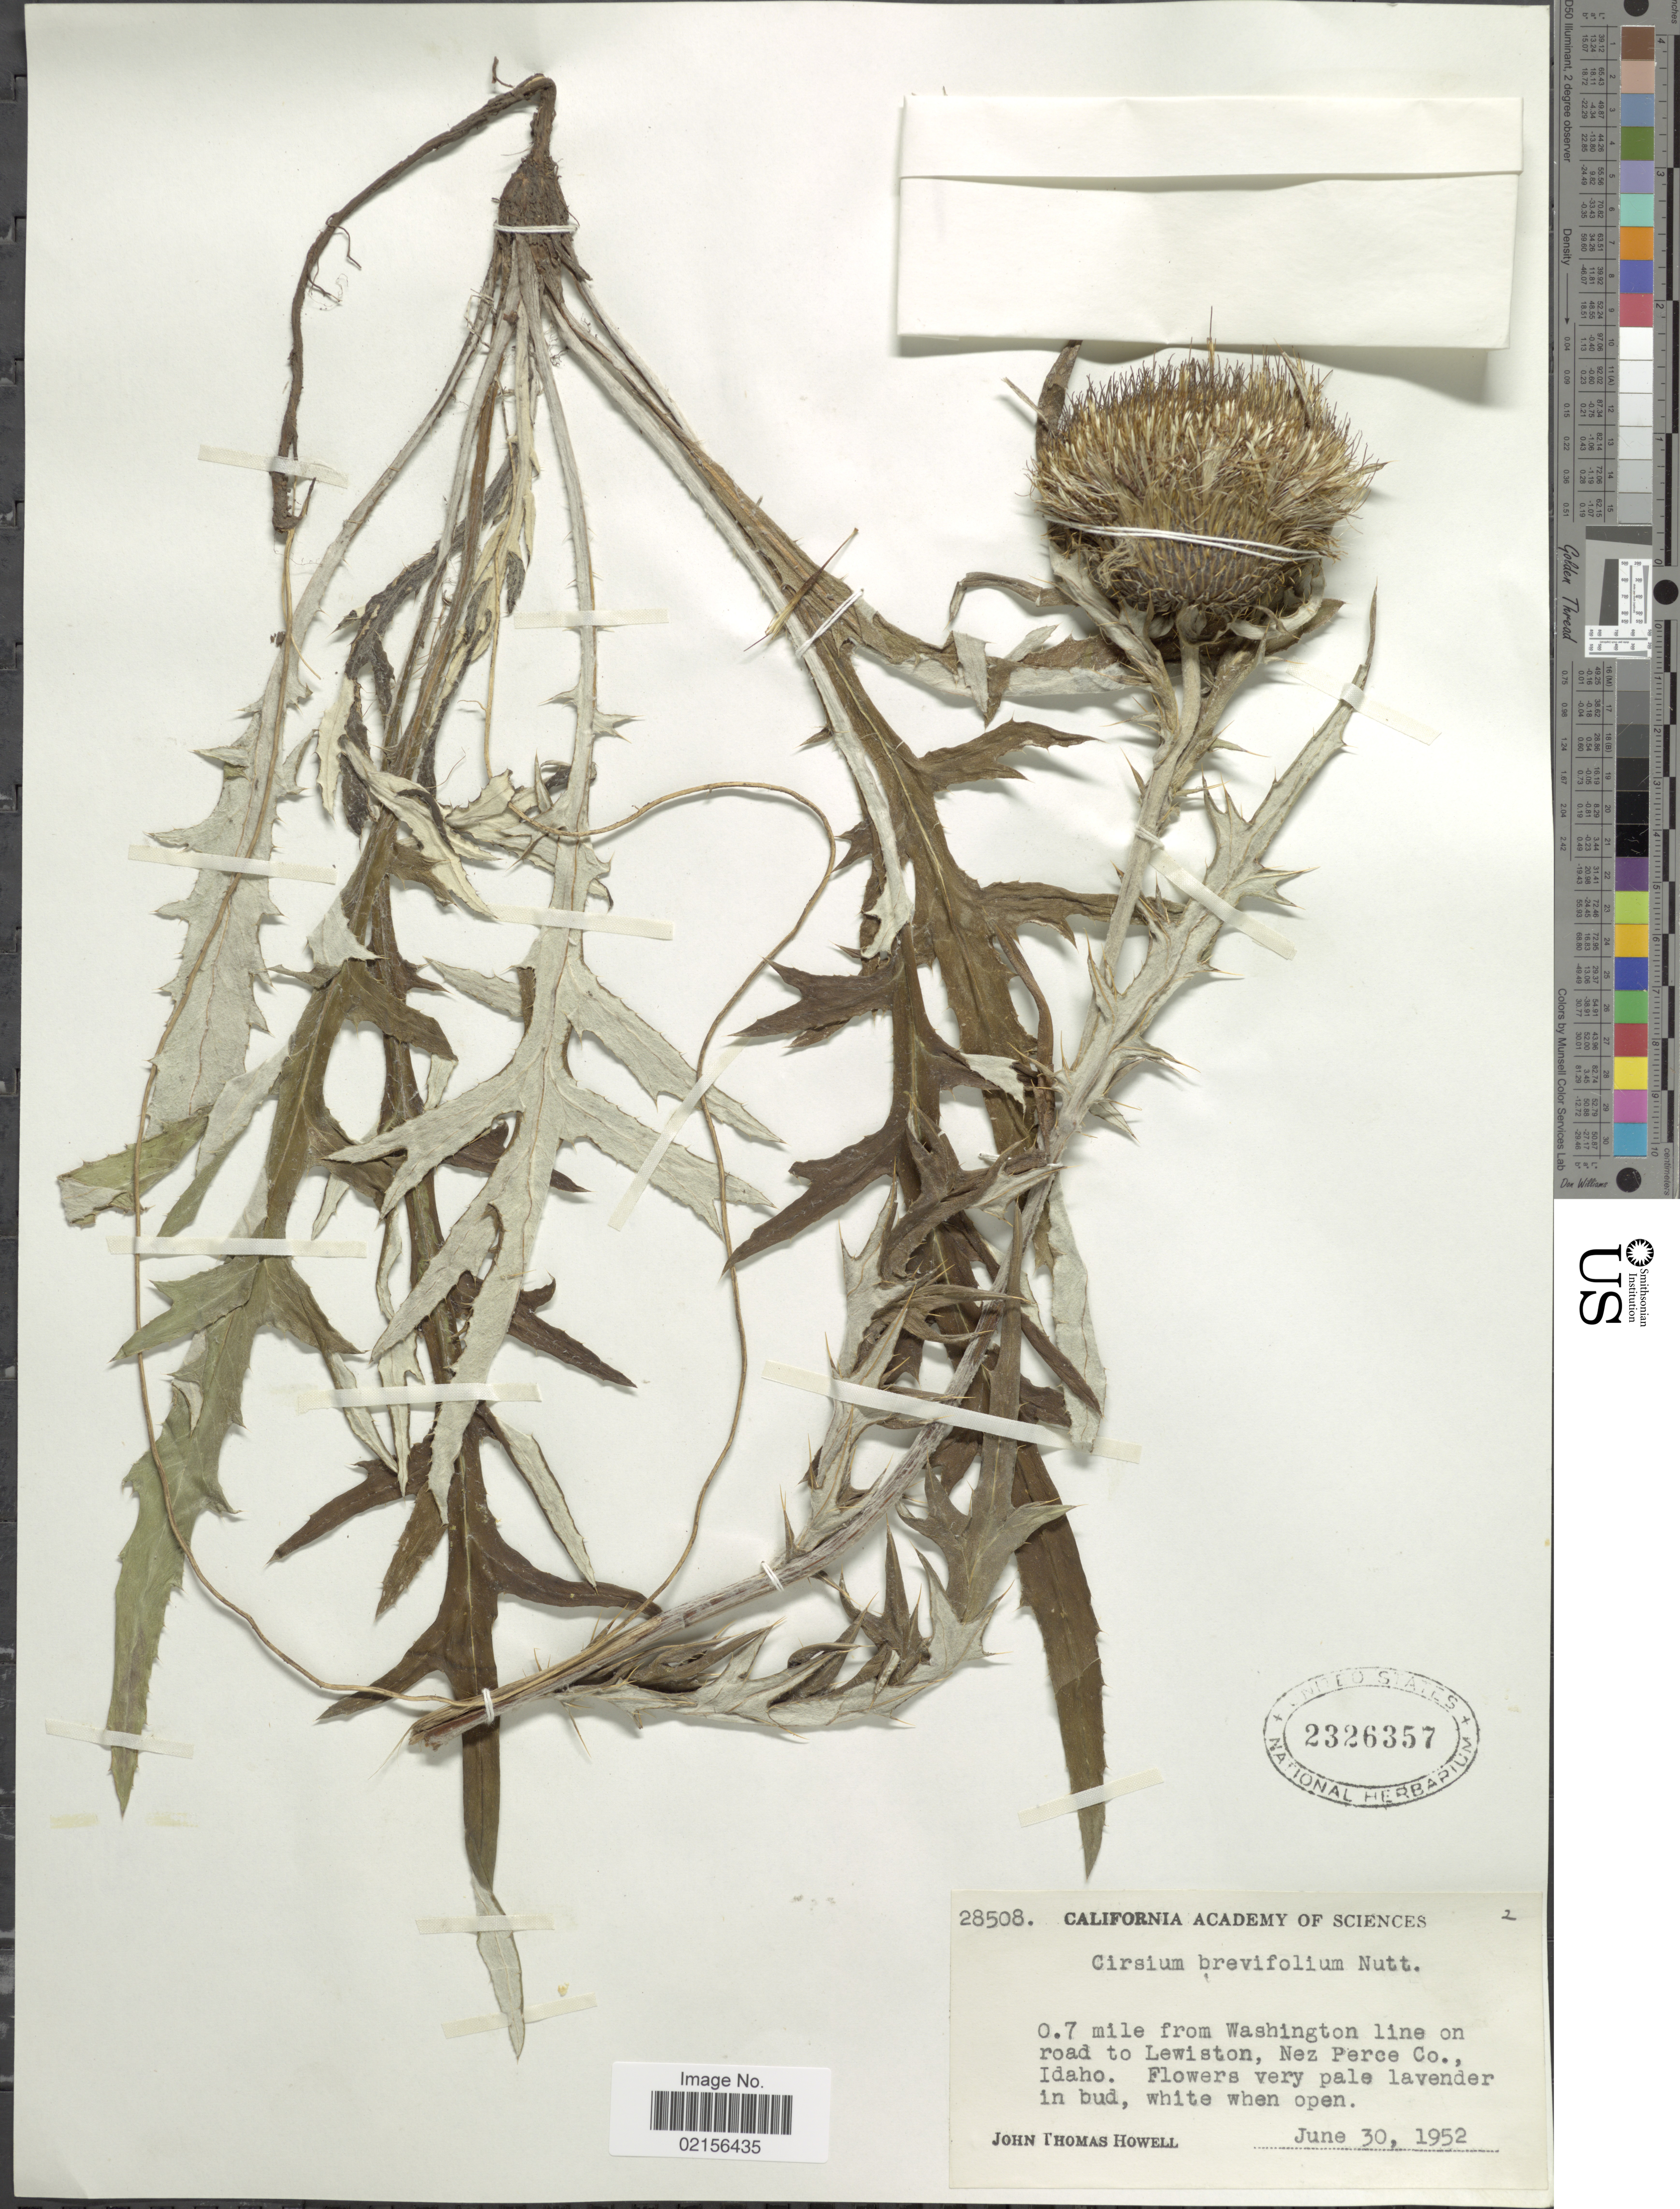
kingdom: Plantae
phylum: Tracheophyta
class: Magnoliopsida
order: Asterales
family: Asteraceae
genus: Cirsium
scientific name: Cirsium brevifolium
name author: Nutt.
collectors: J. T. Howell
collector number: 28508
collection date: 1952-06-30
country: United States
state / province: Idaho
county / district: Nez Perce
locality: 0.7 mile from Washington line on road to Lewiston, Nez Perce Co.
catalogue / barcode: US 2326357